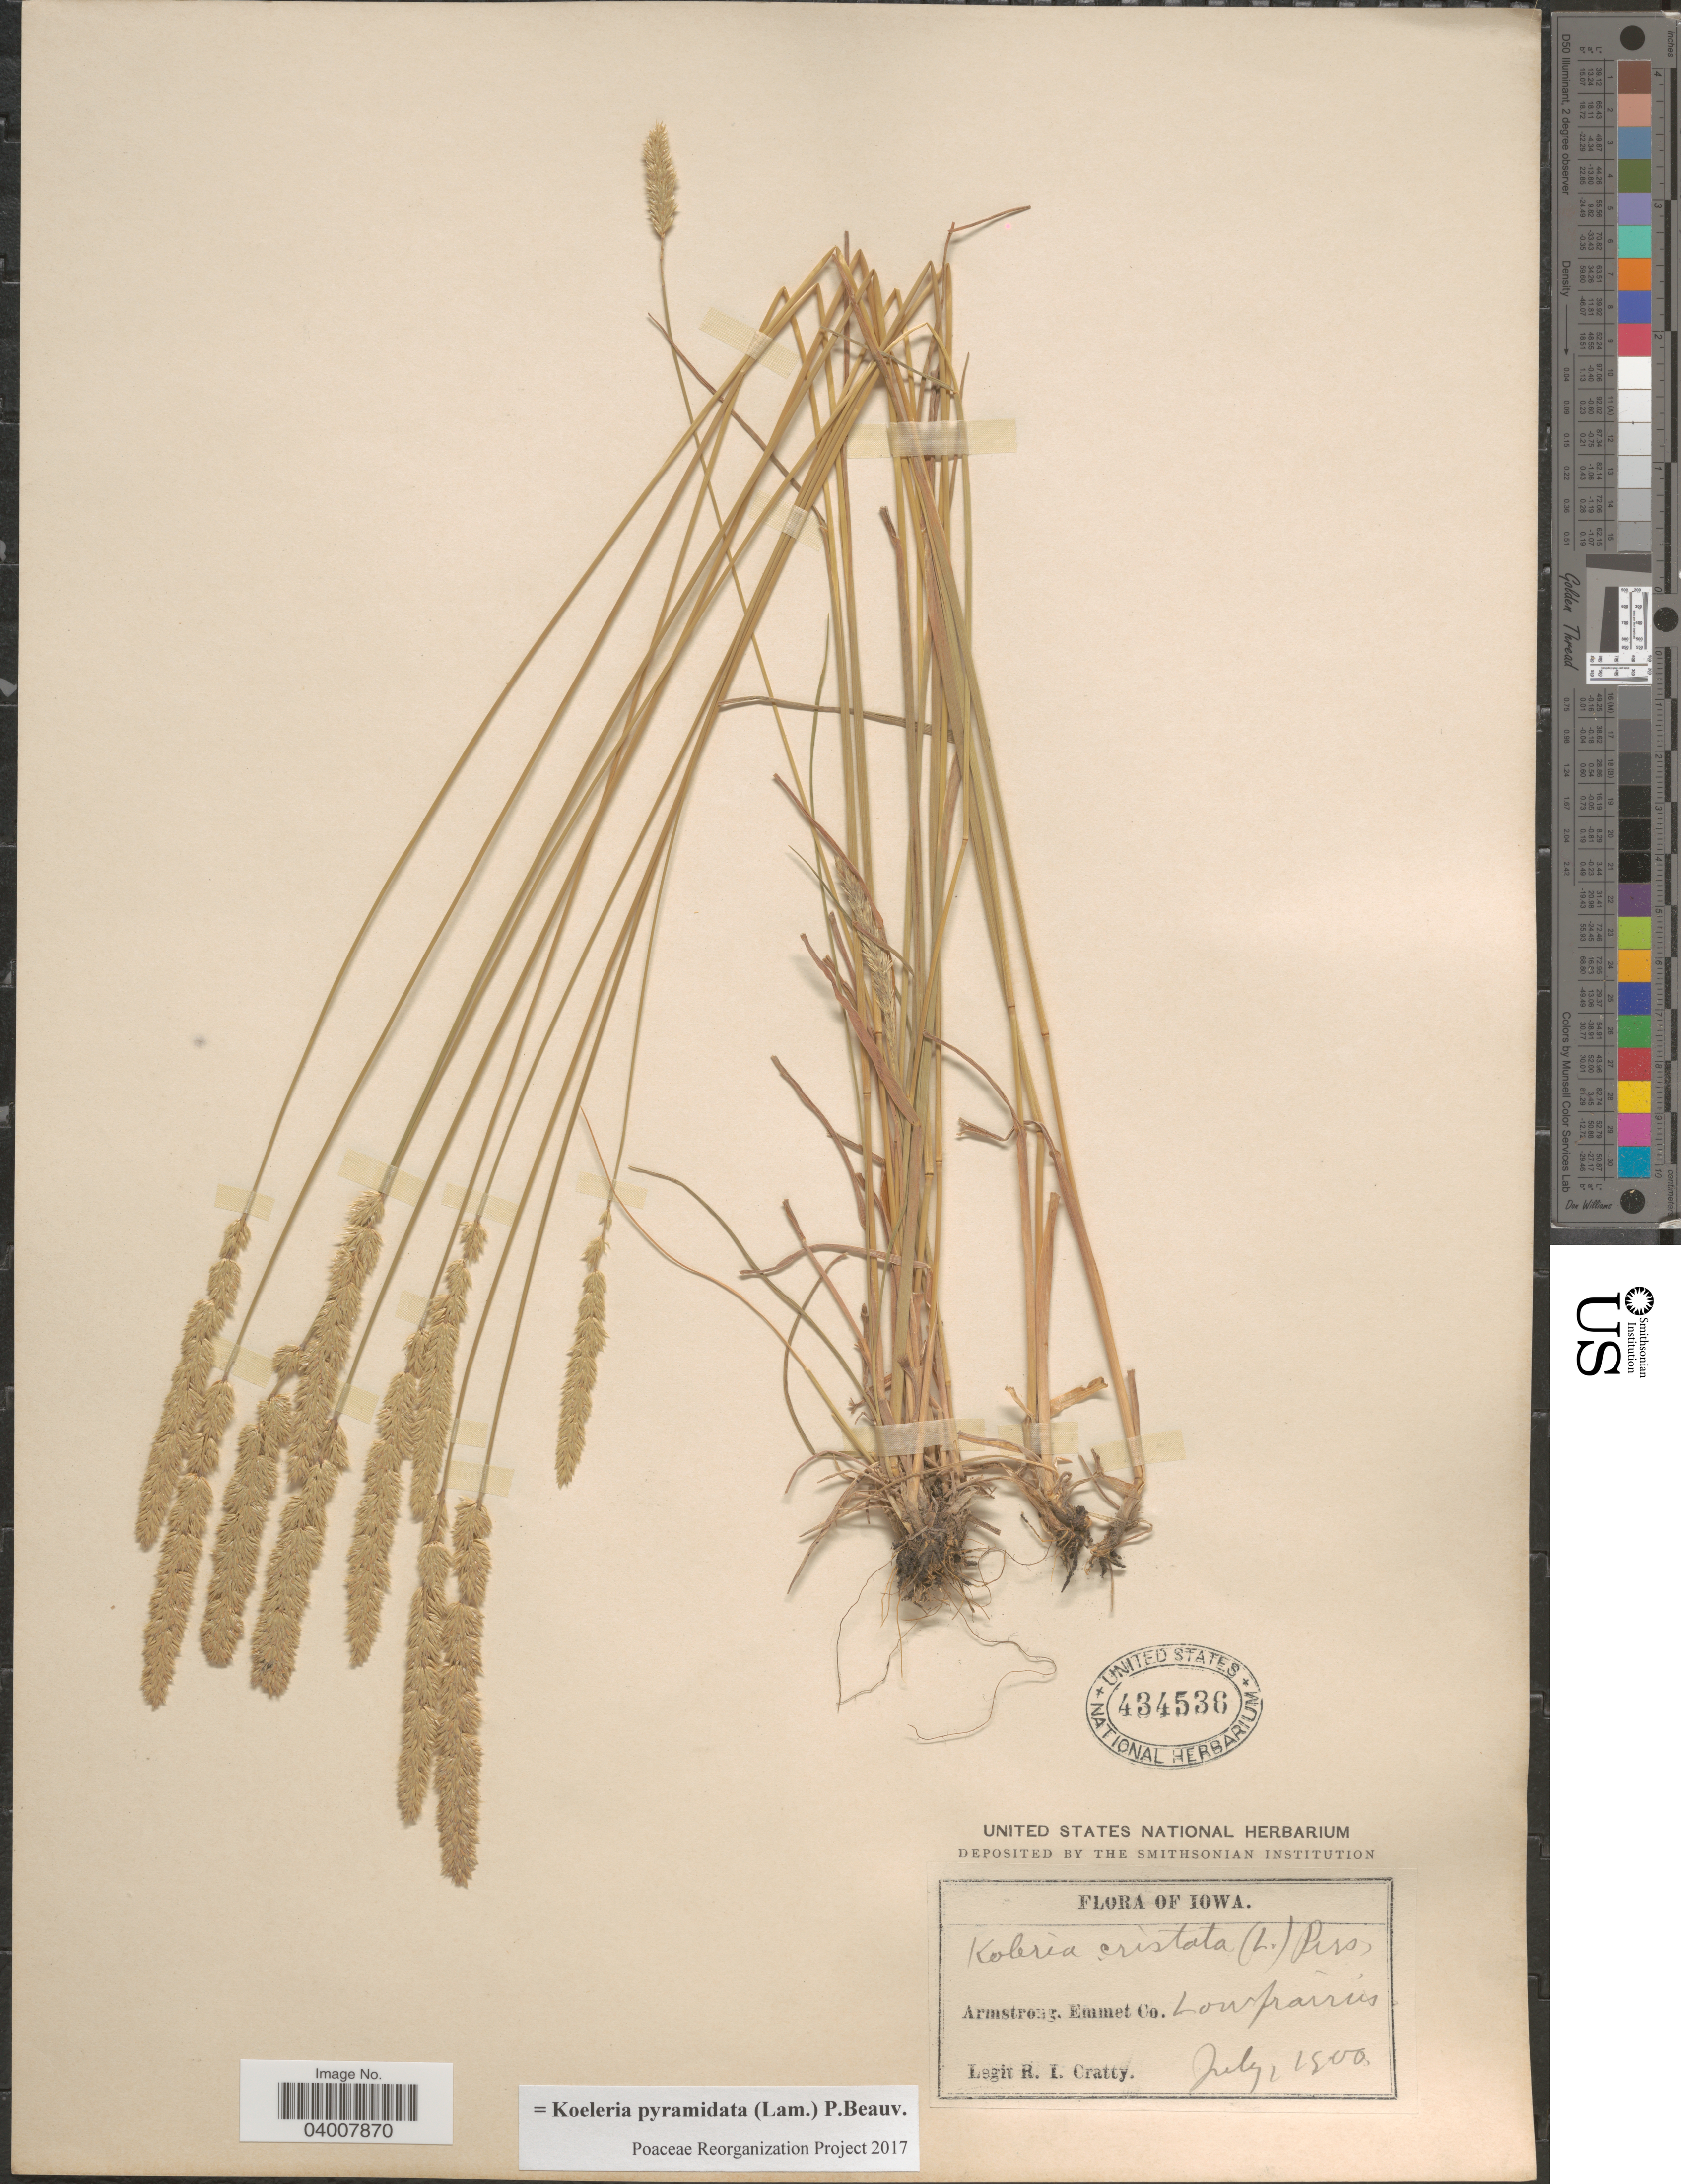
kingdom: Plantae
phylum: Tracheophyta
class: Liliopsida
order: Poales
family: Poaceae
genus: Koeleria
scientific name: Koeleria pyramidata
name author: (Lam.) P. Beauv.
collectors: R. Cratty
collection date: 1900-07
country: United States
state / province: Iowa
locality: Armstrong, Emmet Co.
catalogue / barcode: US 434536